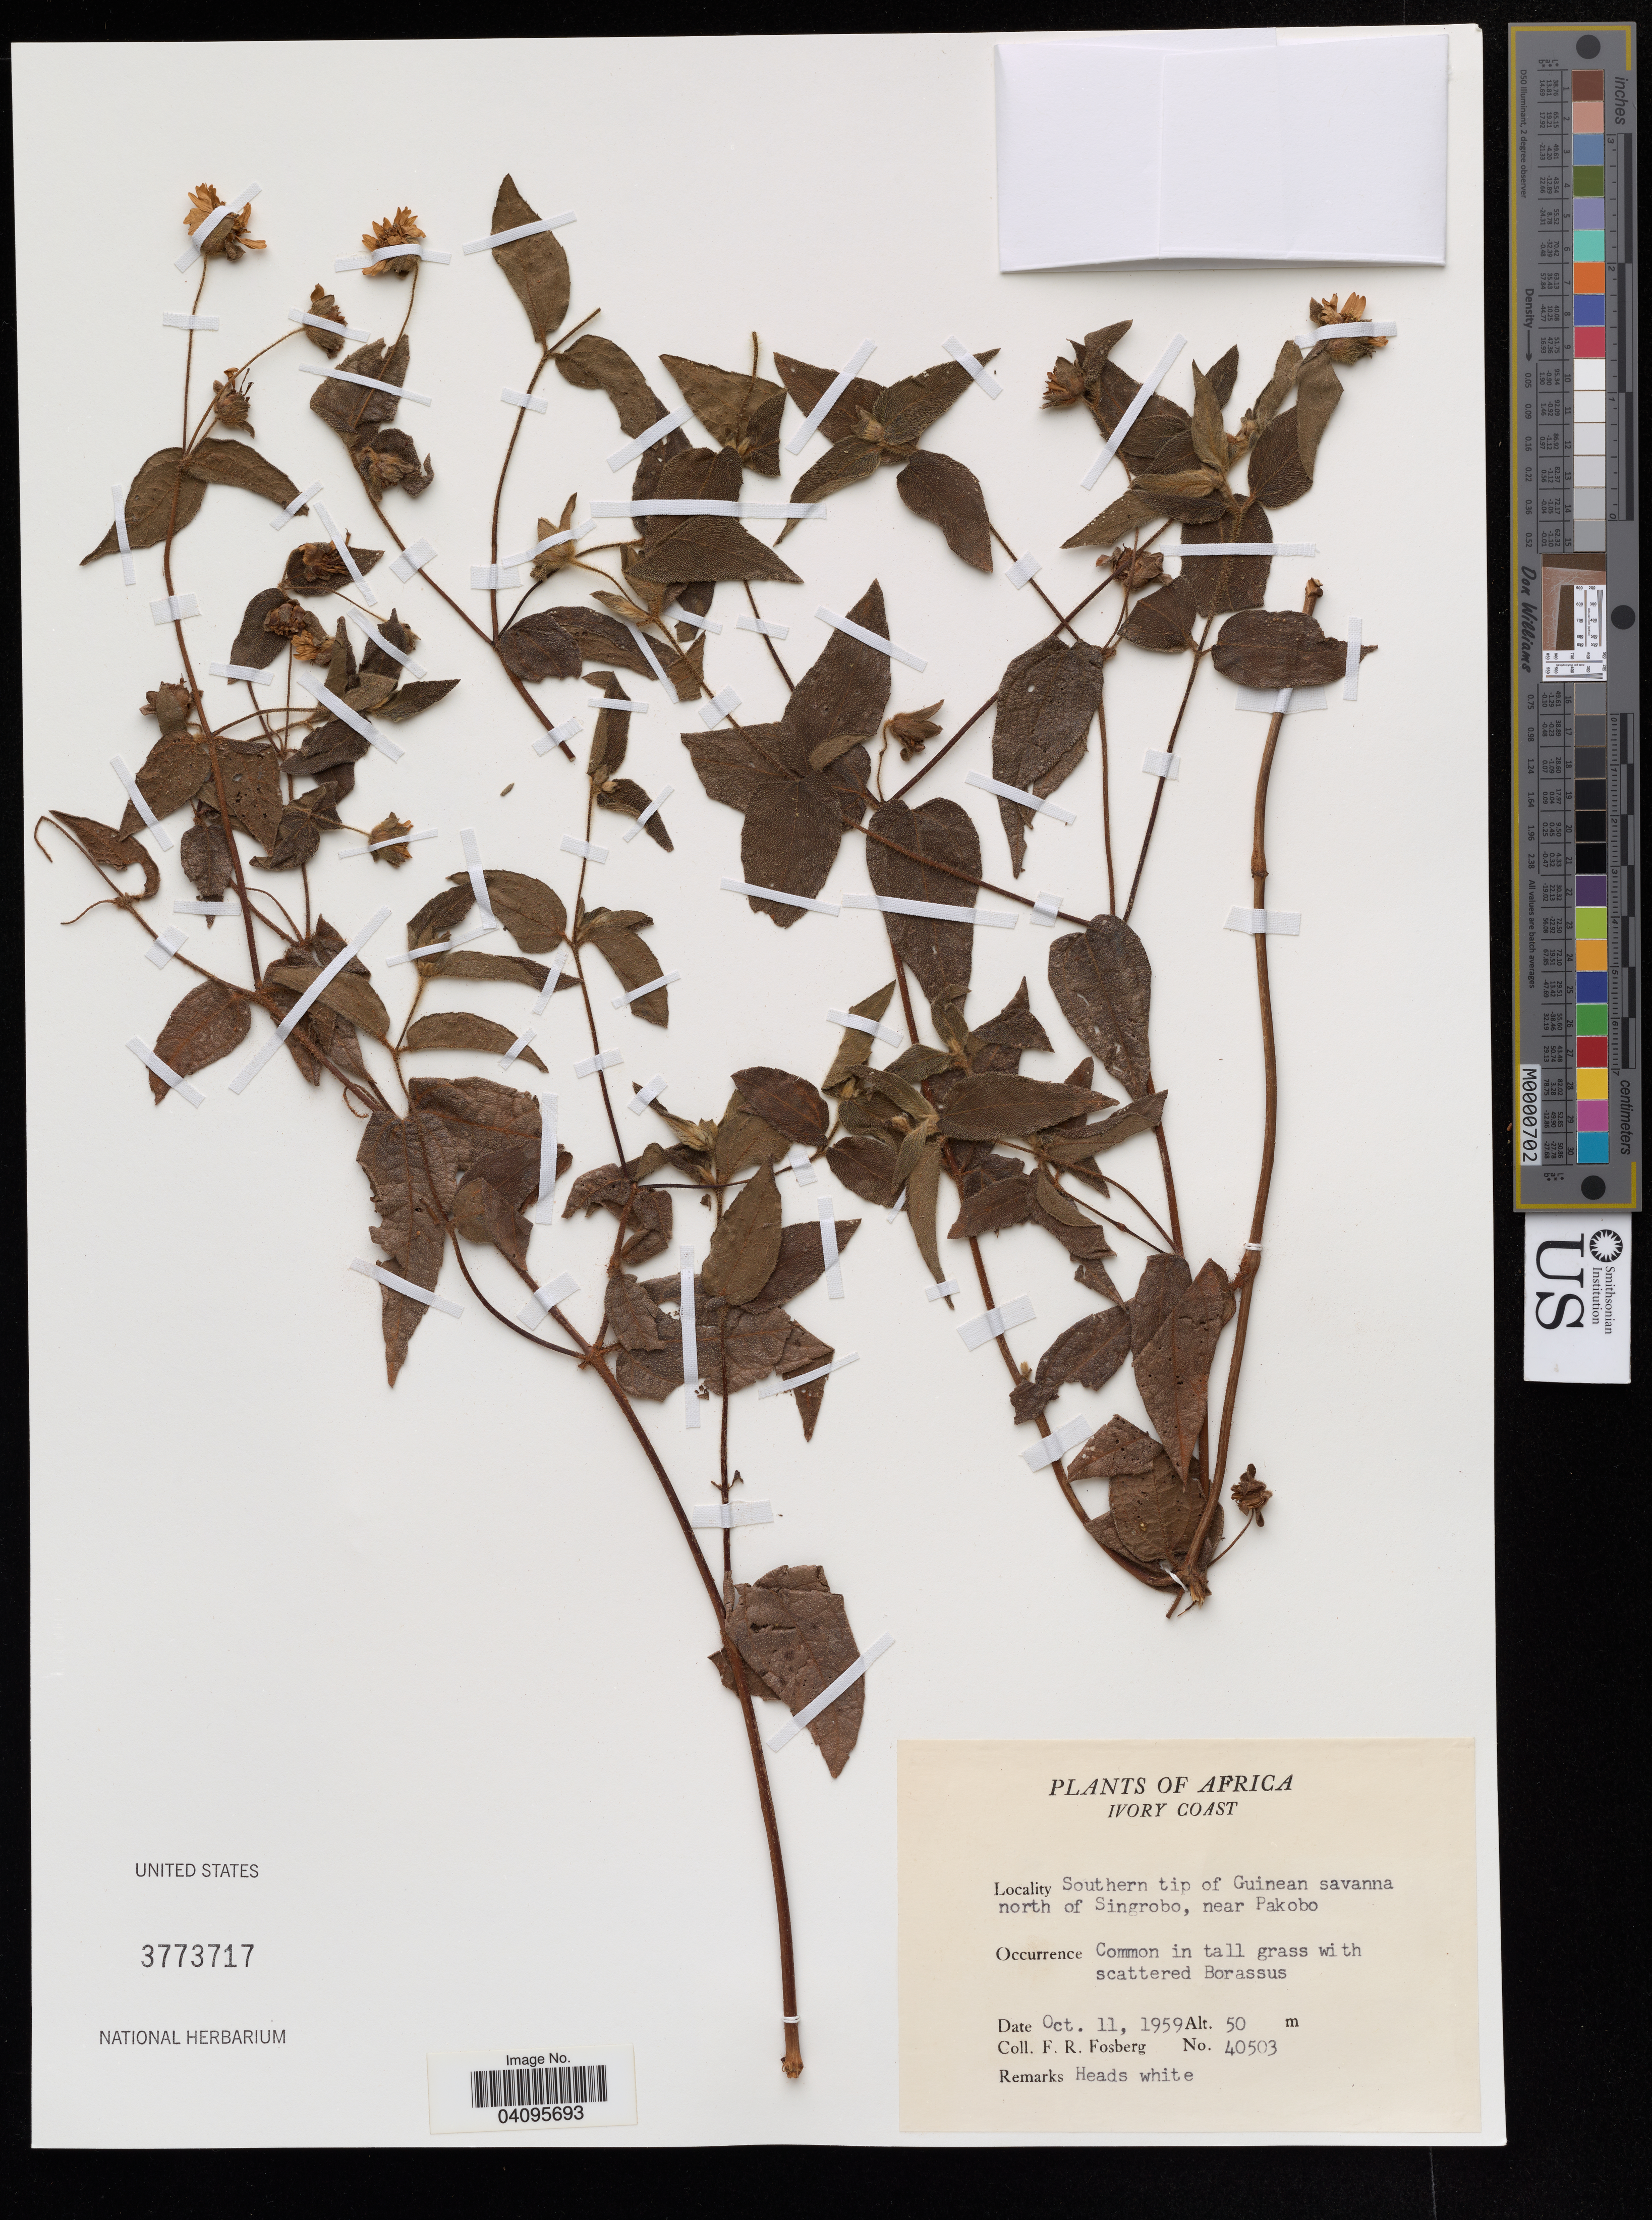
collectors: F. R. Fosberg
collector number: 40503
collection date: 1959-10-11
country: Ivory Coast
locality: Southern tip of Guinean savanna north of Singrobo, near Pakobo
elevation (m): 50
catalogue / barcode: US 3773717